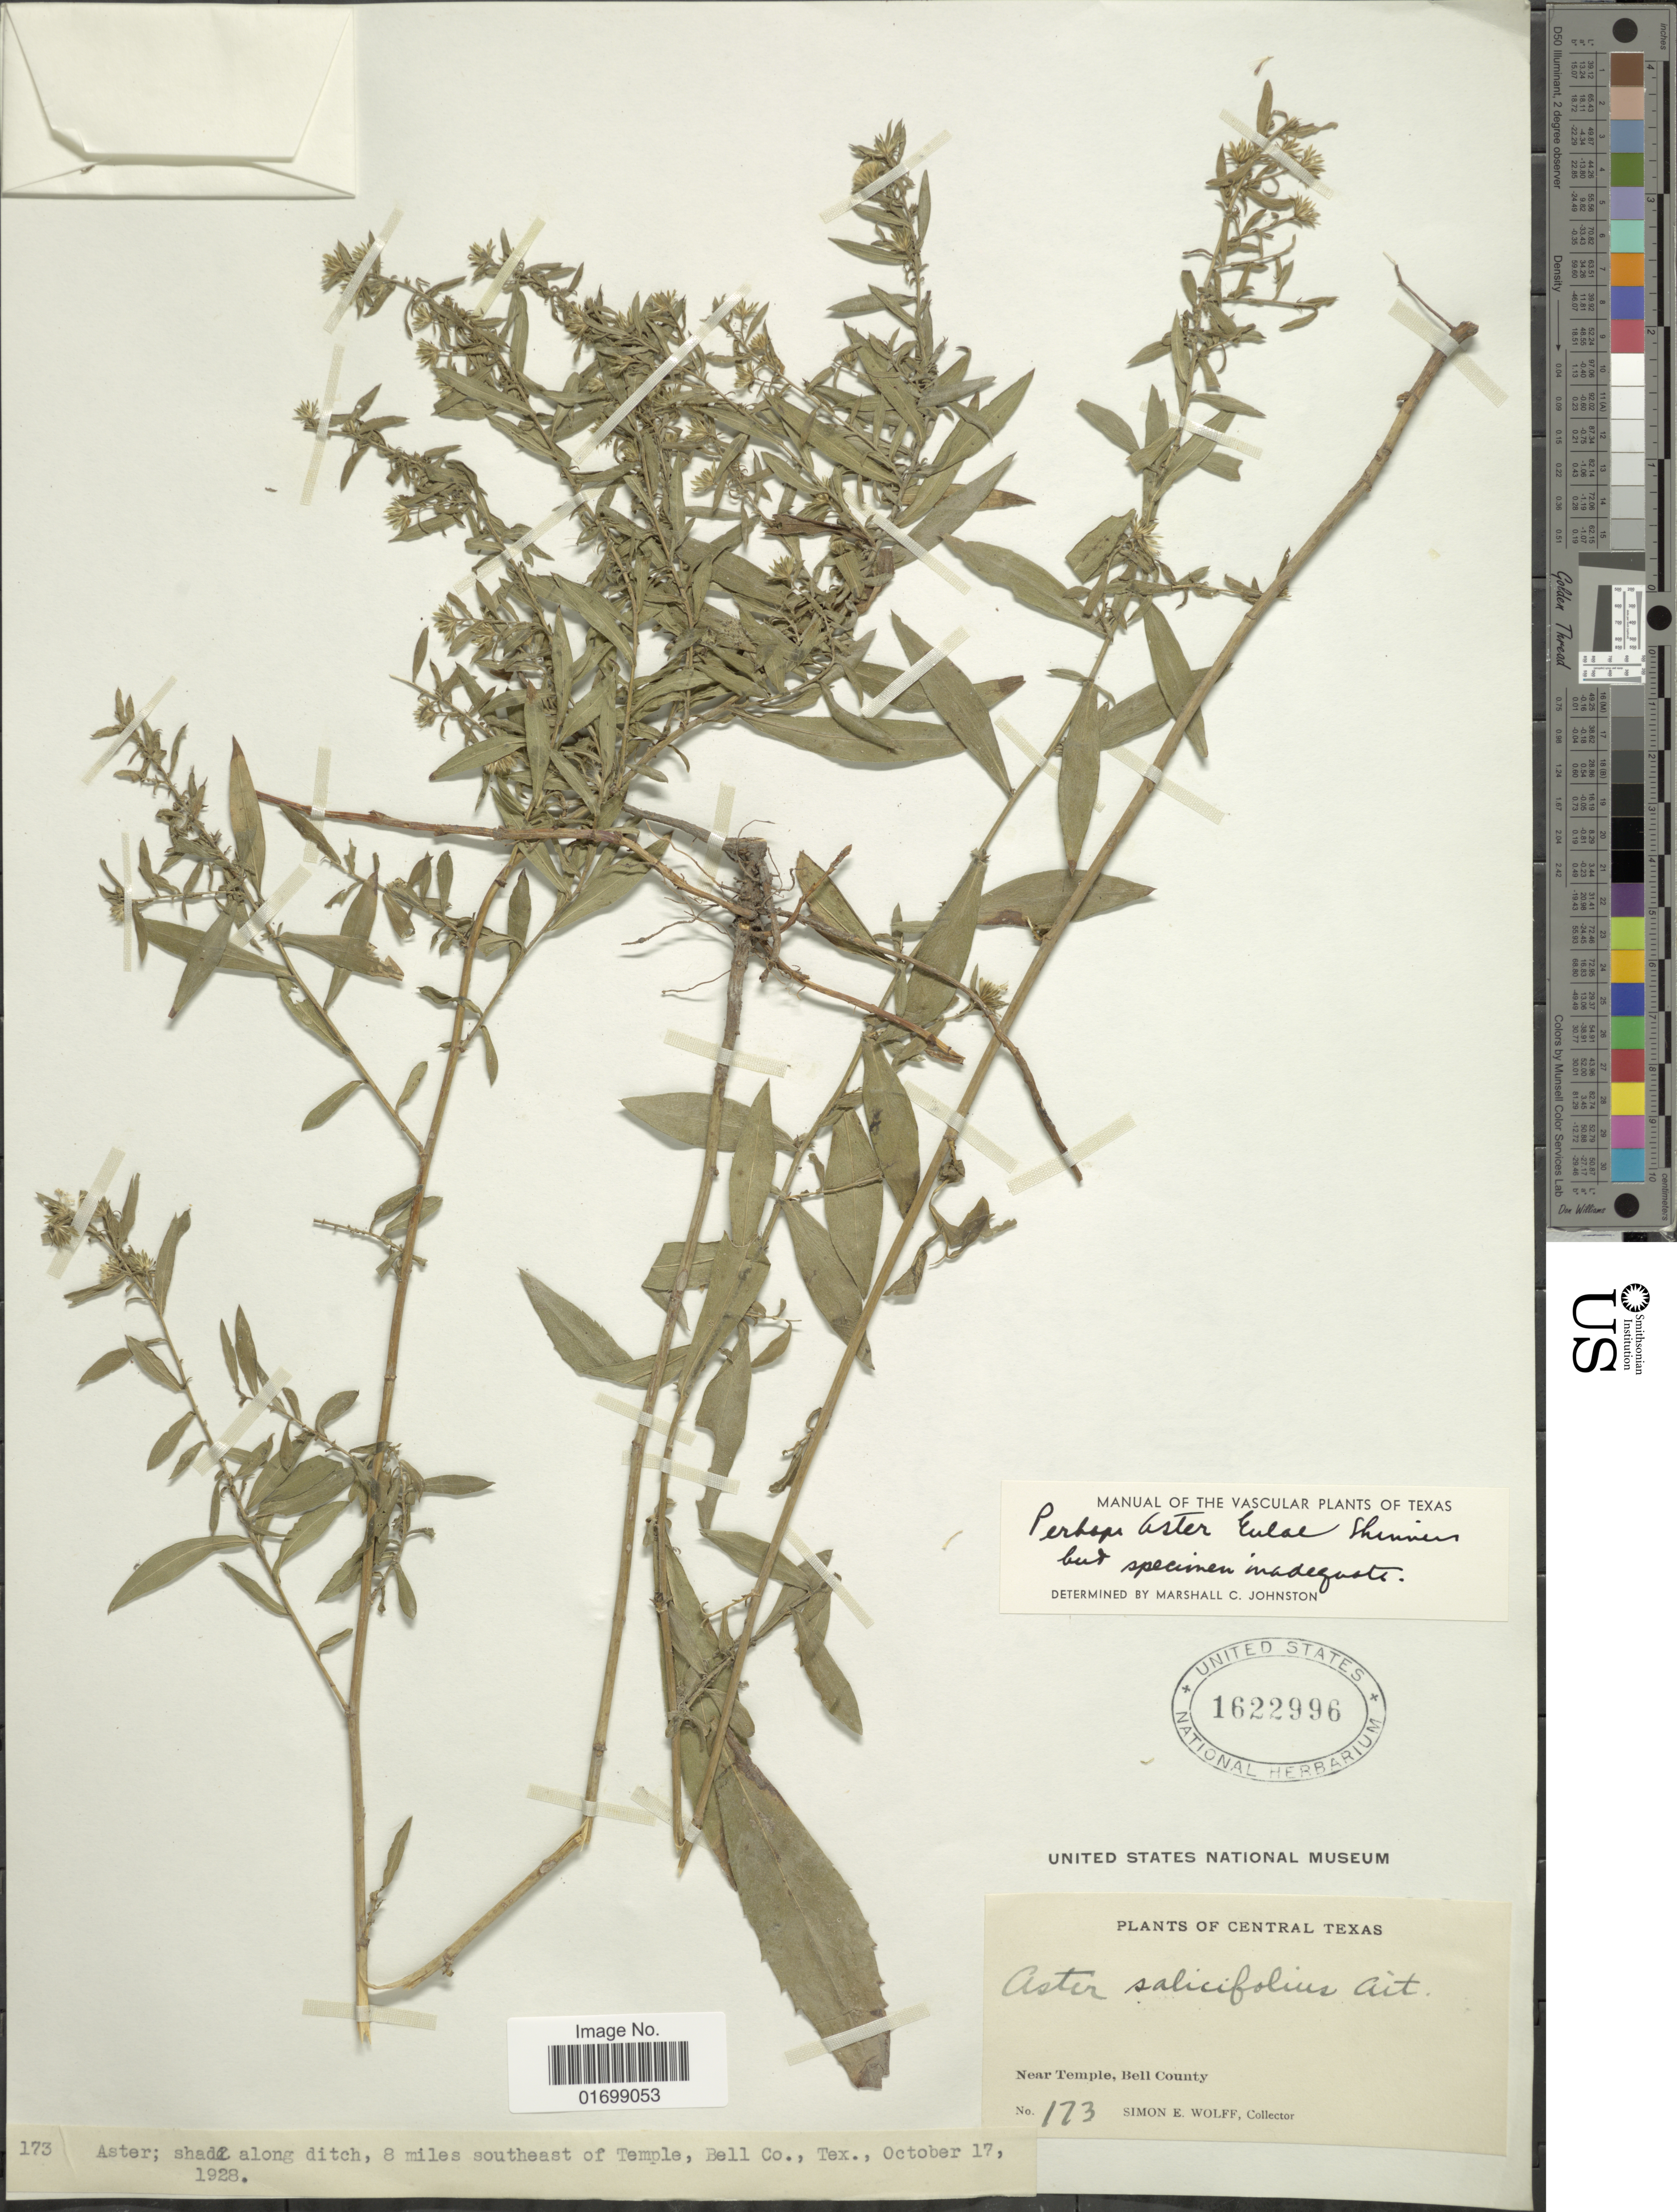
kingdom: Plantae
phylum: Tracheophyta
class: Magnoliopsida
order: Asterales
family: Asteraceae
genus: Symphyotrichum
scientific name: Symphyotrichum eulae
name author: (Shinners) G.L. Nesom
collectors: S. E. Wolff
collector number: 173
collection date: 1928-10-17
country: United States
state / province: Texas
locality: Near Temple, Bell County, shade along ditch, 8 miles of Temple.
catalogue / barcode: US 1622996